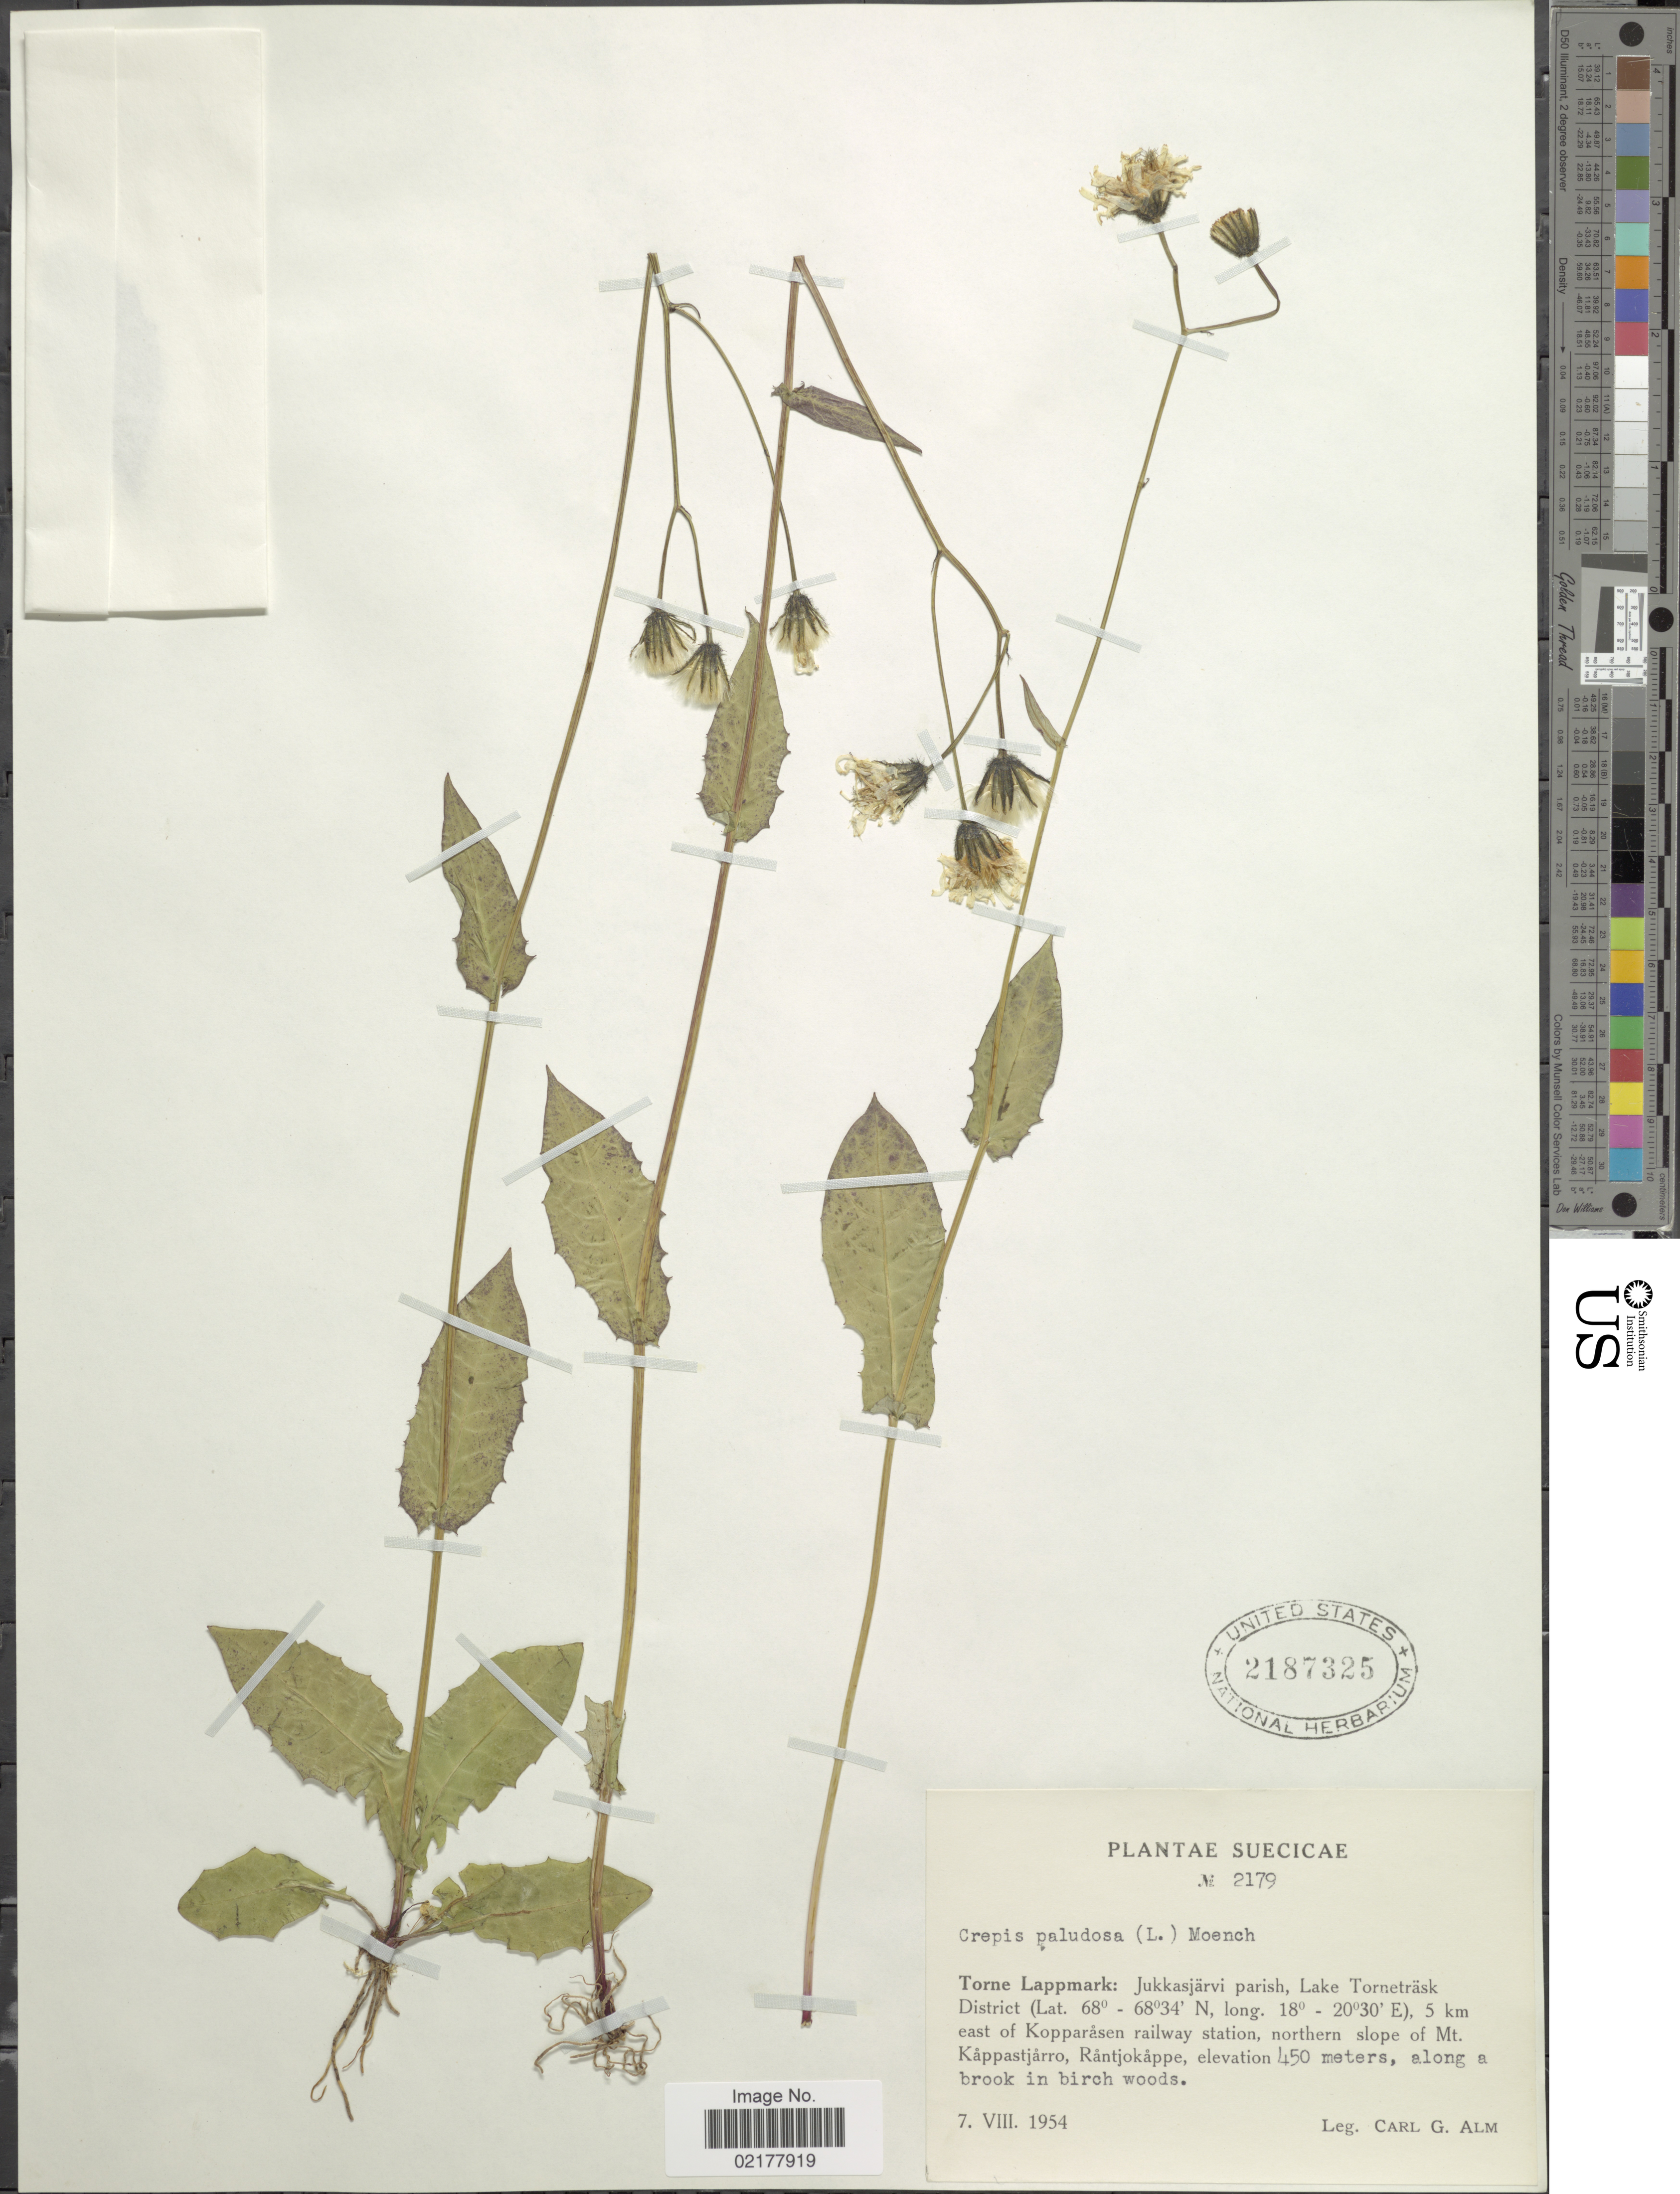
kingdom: Plantae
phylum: Tracheophyta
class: Magnoliopsida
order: Asterales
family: Asteraceae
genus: Crepis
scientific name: Crepis paludosa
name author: (L.) Moench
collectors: C. G. Alm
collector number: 2179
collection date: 1954-08-07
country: Sweden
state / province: Norrbotten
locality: Suecicae. Torne Lappmark: Jukkasjärvi parish, Lake Torneträsk District, 5 km east of Kopparasen railway station, northern slope of Mt. Kappastjarro, Rantjokappe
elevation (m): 450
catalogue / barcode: US 2187325